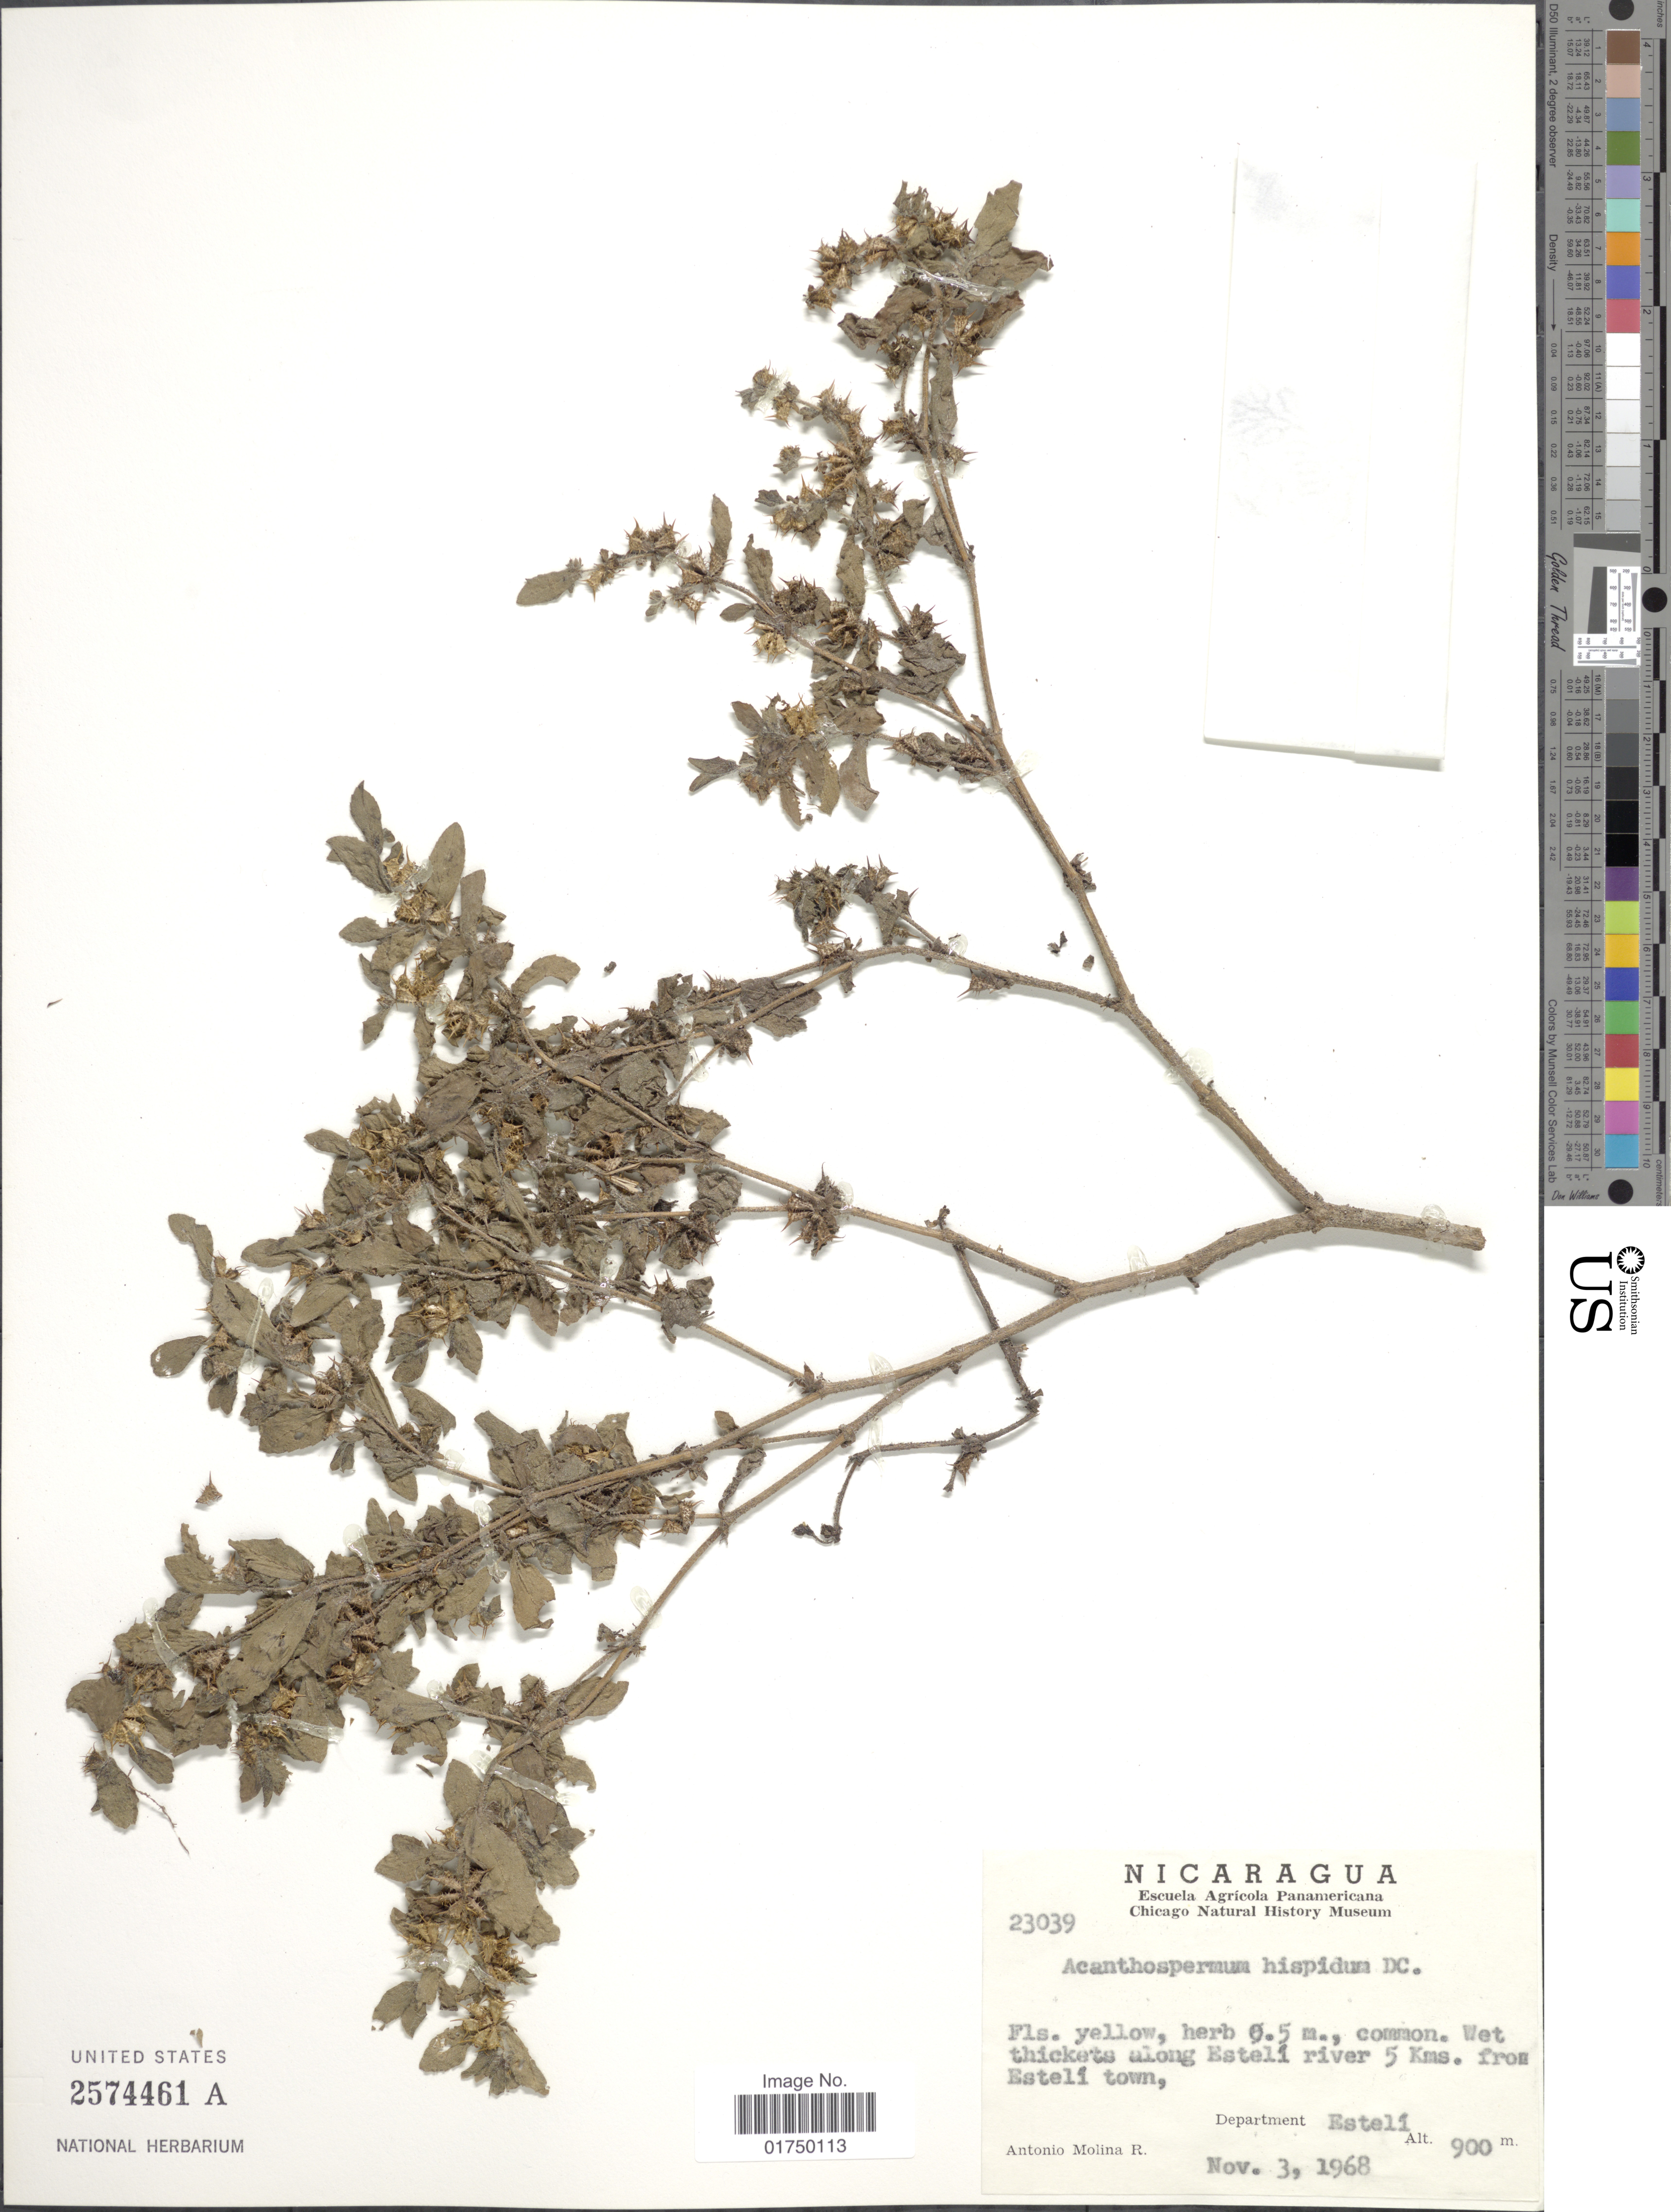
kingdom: Plantae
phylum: Tracheophyta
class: Magnoliopsida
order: Asterales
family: Asteraceae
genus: Acanthospermum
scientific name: Acanthospermum hispidum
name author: DC.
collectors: A. Molina R.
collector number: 23039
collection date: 1968-11-03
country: Nicaragua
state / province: Esteli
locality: Wet thickets along Estelí river 5 Kms. from Estelí town, Department Estelí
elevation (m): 900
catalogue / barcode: US 2574461A